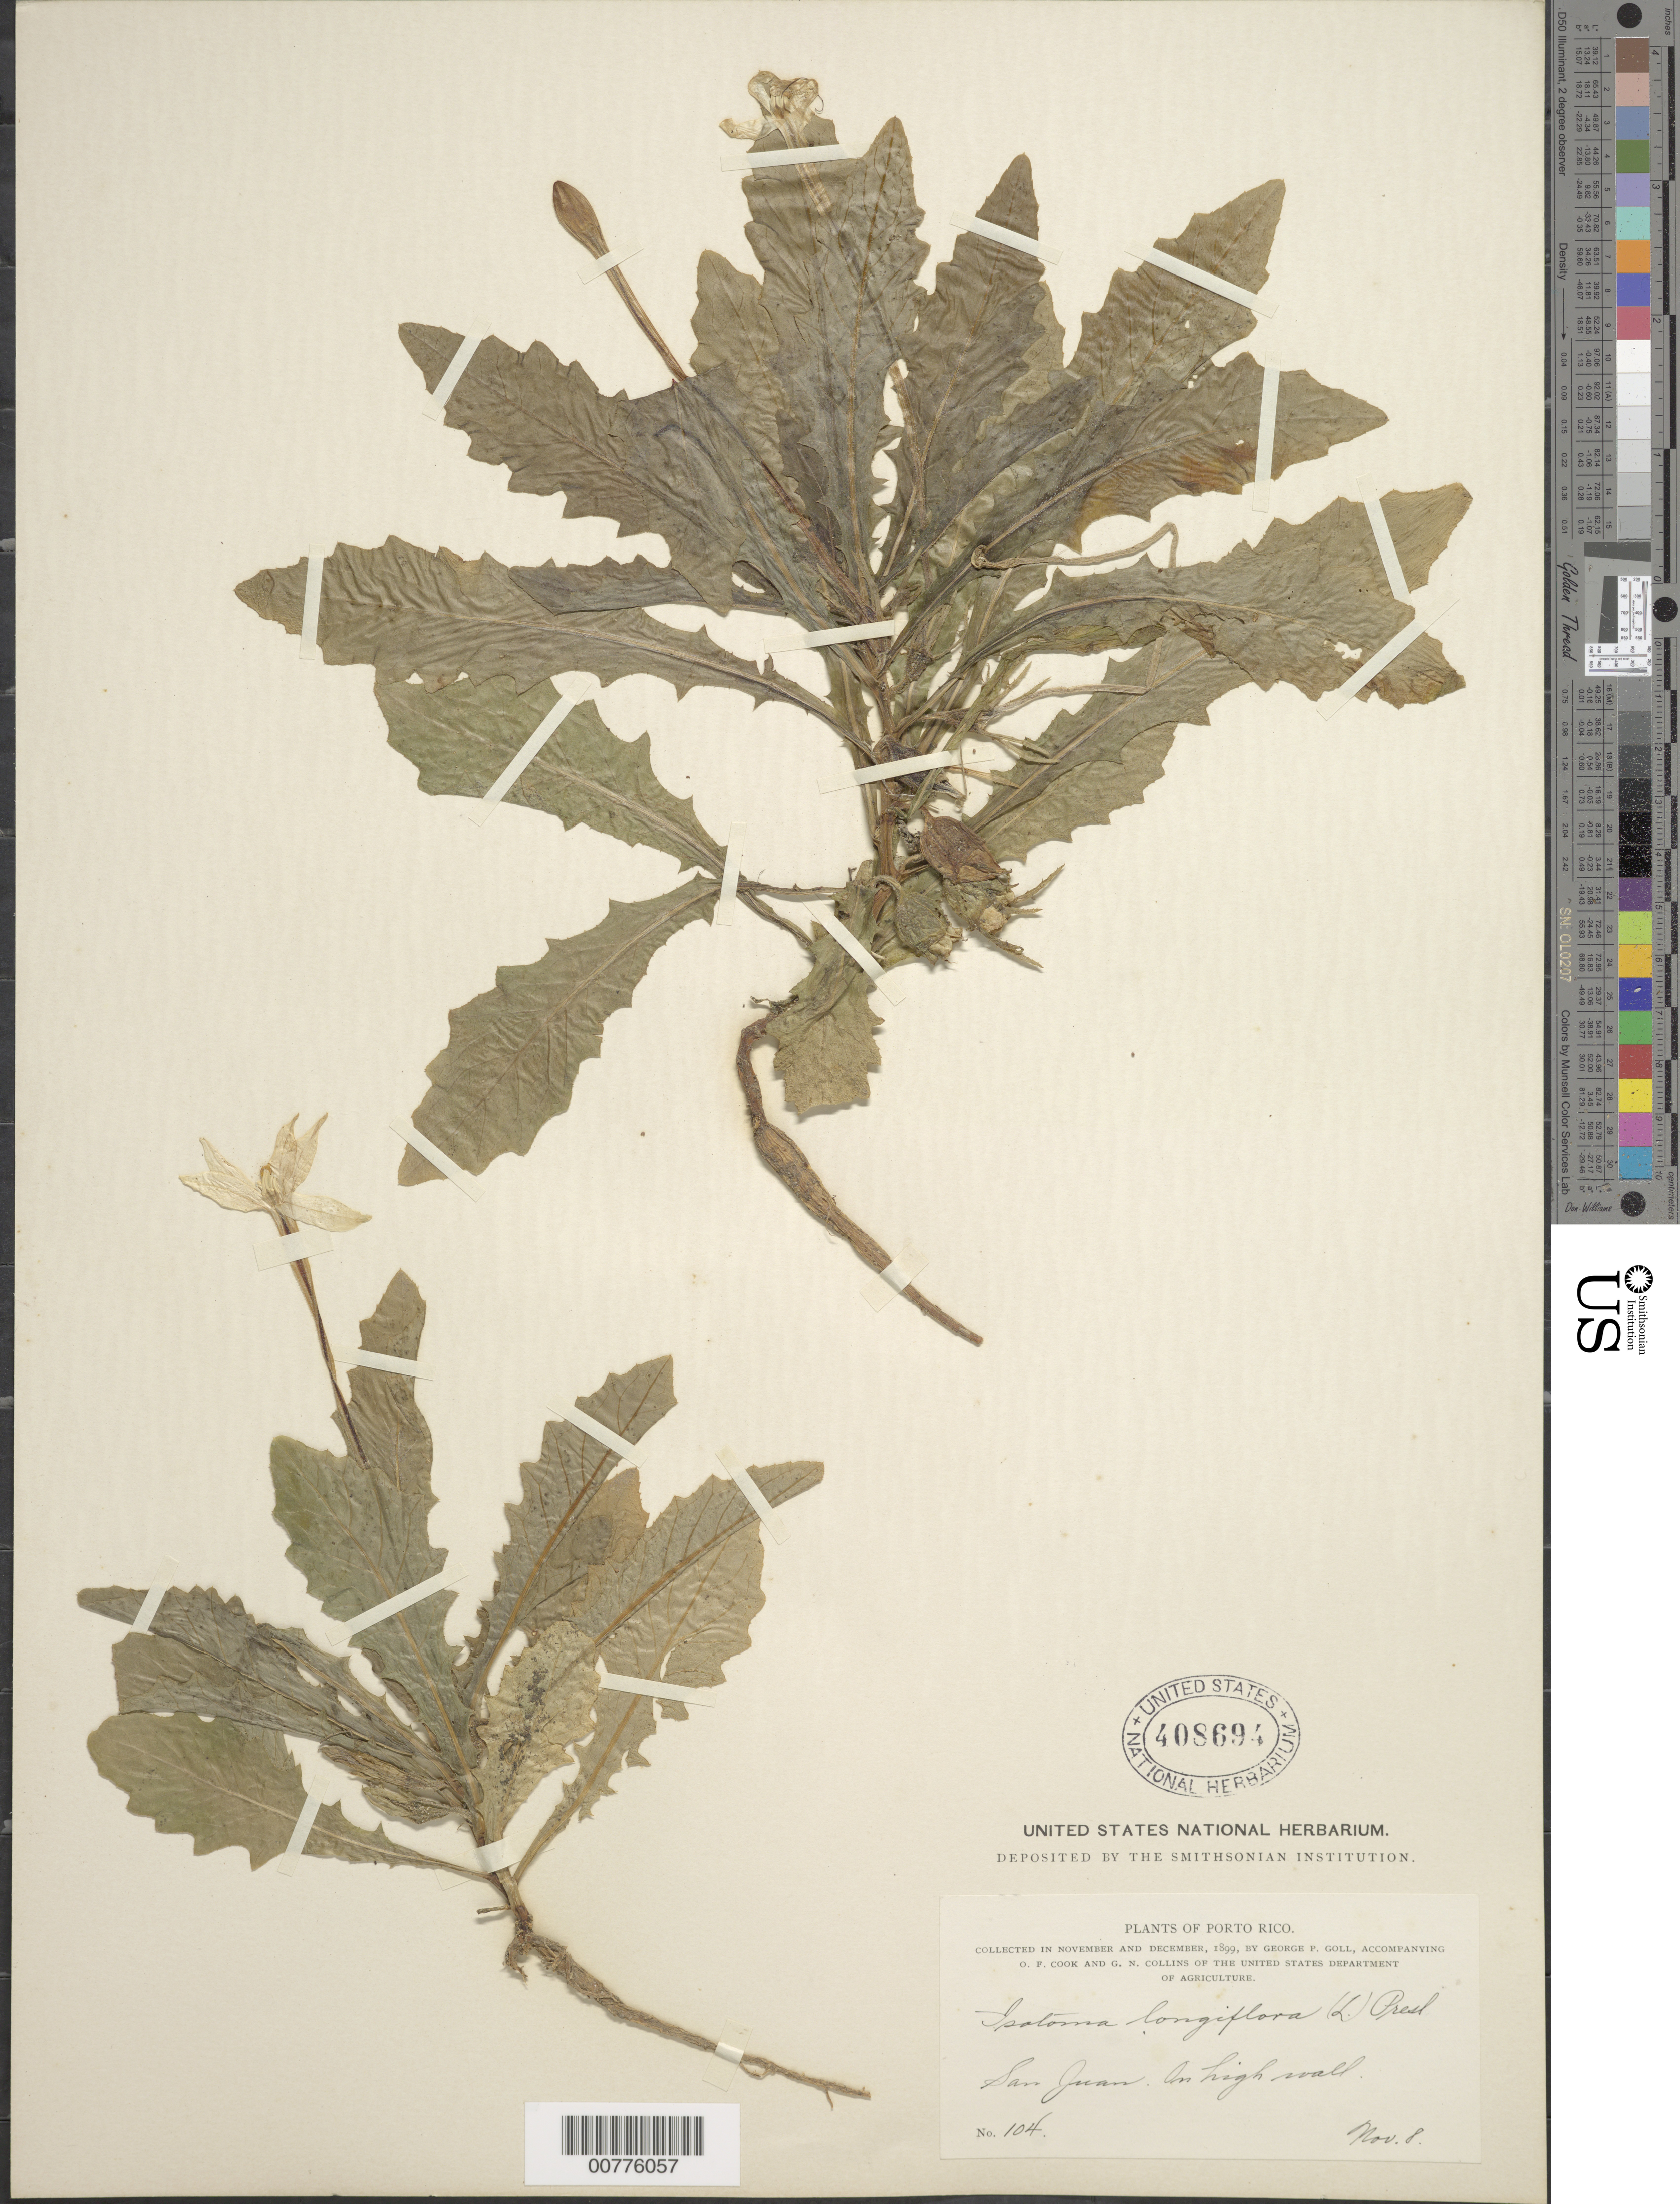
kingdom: Plantae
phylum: Tracheophyta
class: Magnoliopsida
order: Asterales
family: Campanulaceae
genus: Isotoma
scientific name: Isotoma longiflora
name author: (L.) C. Presl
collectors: G. Goll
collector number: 104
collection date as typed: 08 Nov 1899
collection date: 1899-11-08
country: Puerto Rico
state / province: San Juan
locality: San Juan. On high wall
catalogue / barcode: US 408694